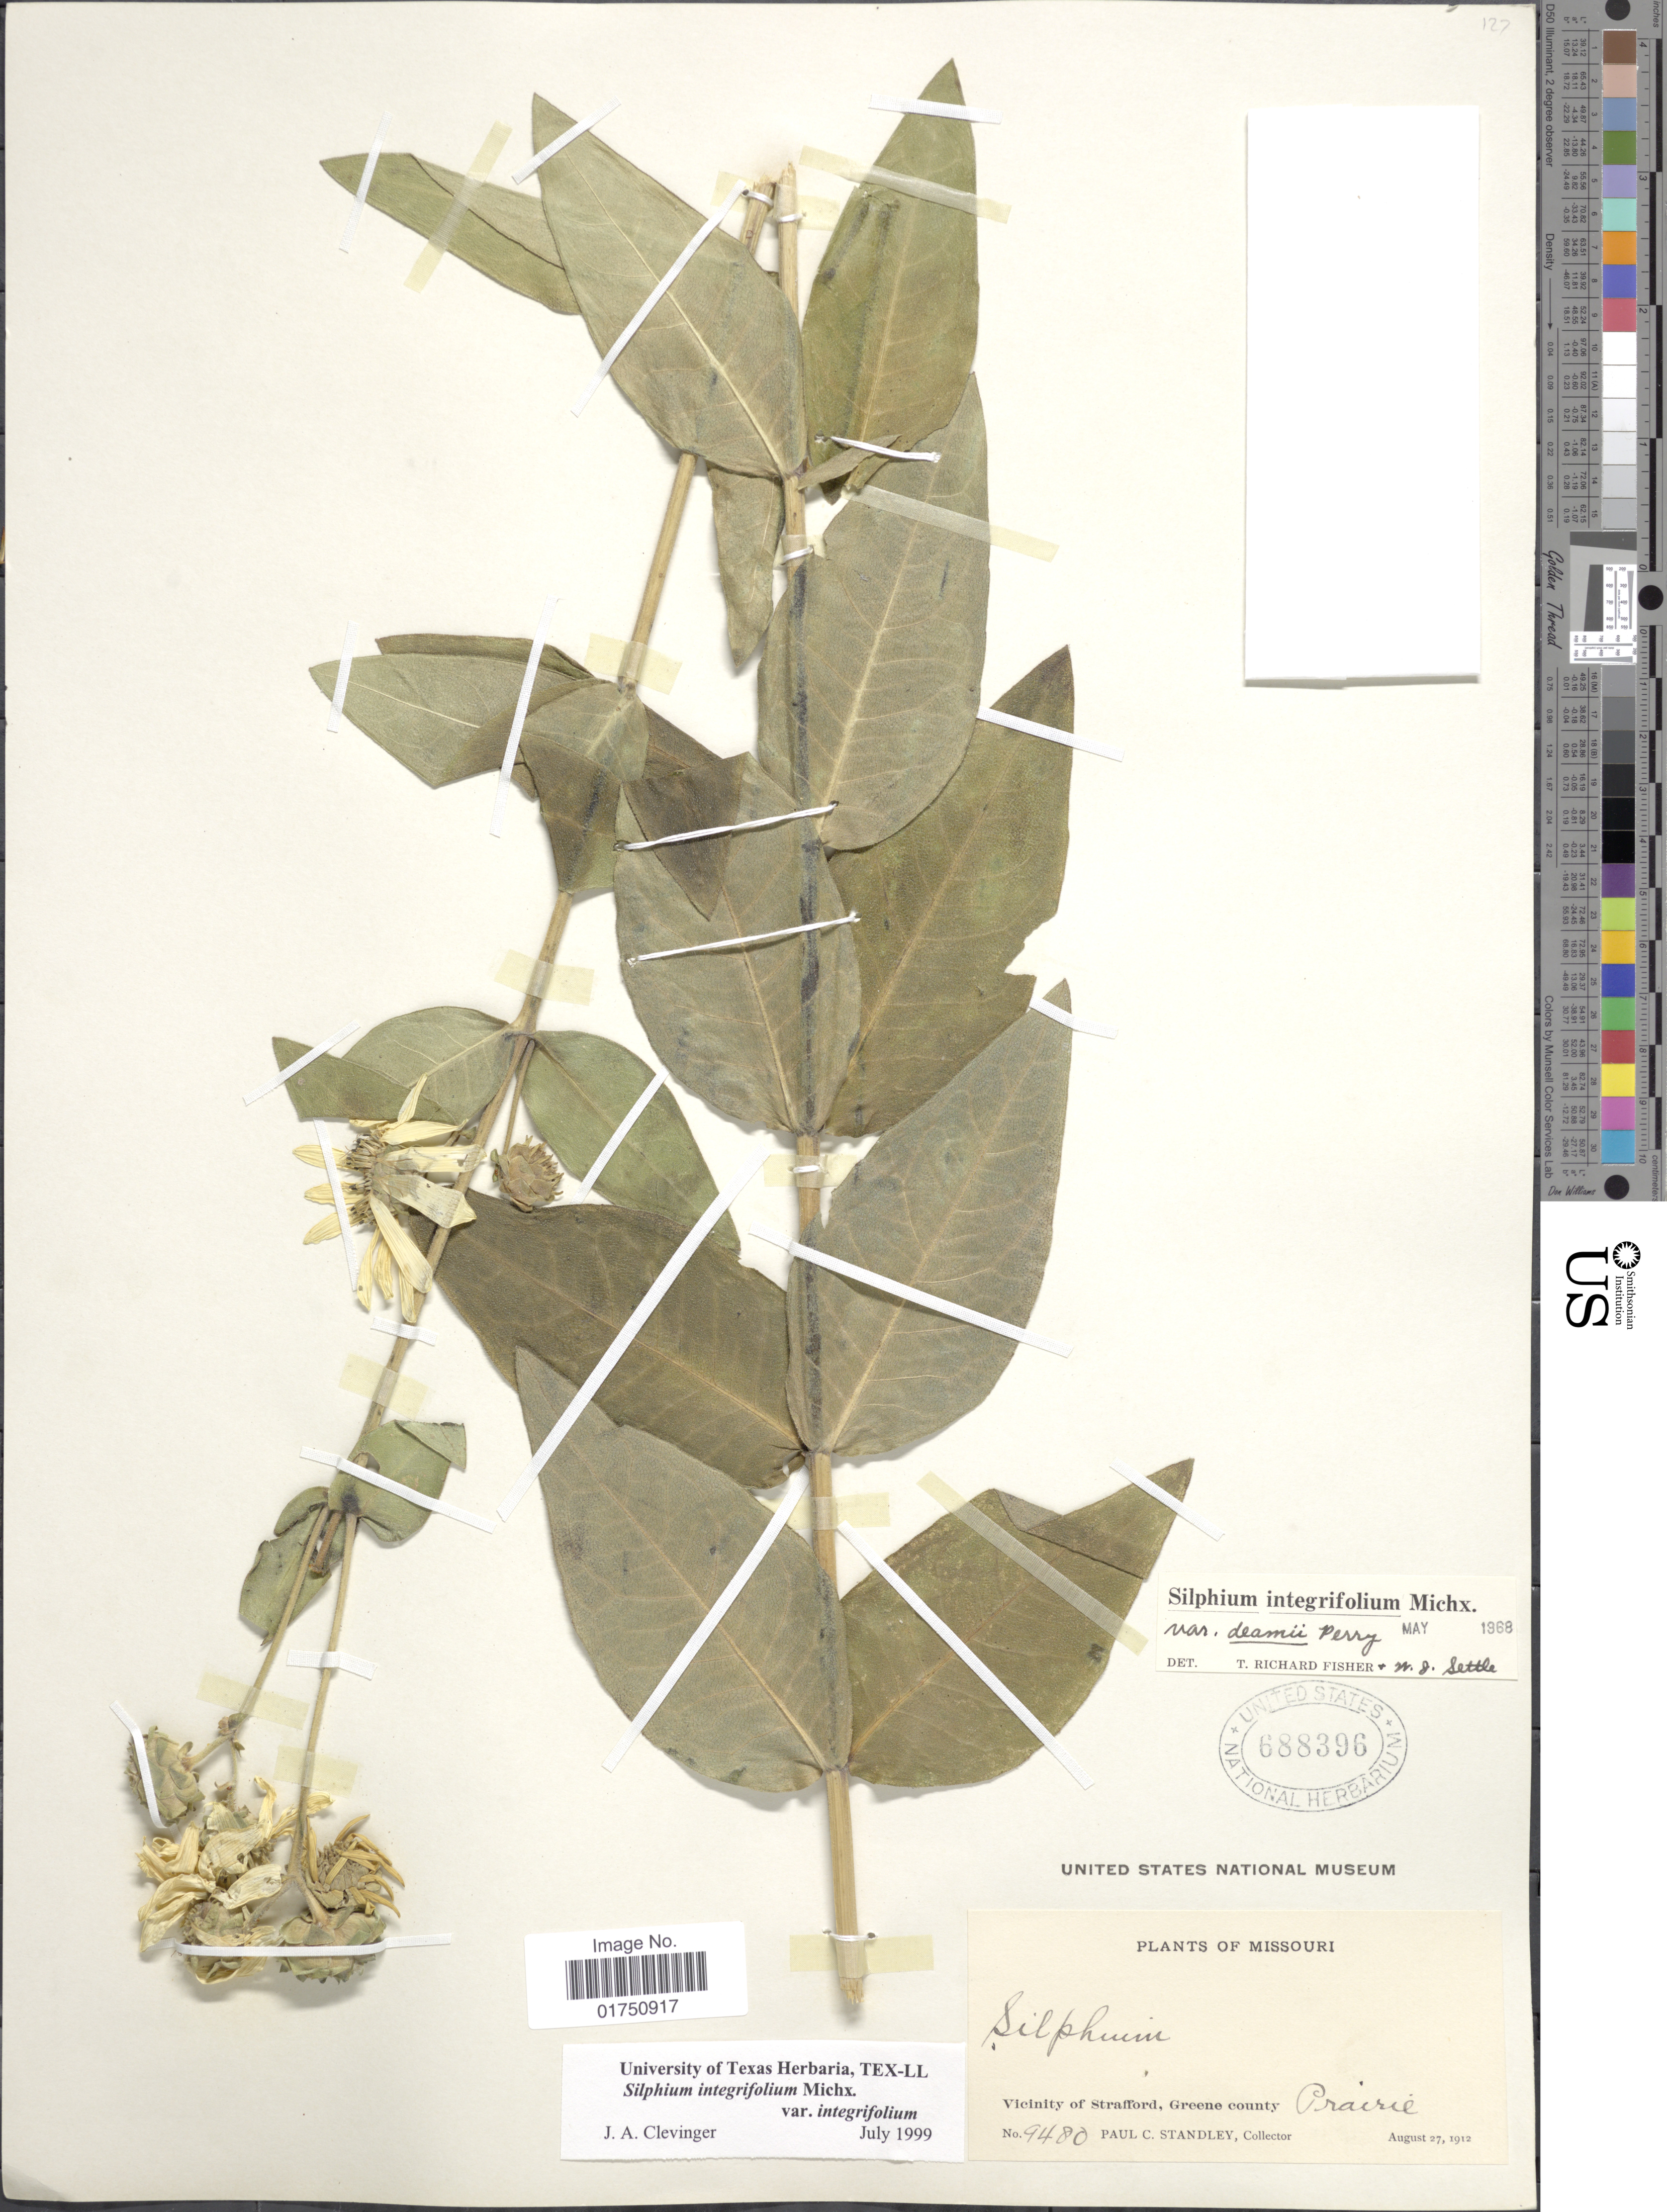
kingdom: Plantae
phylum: Tracheophyta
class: Magnoliopsida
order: Asterales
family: Asteraceae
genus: Silphium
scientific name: Silphium integrifolium var. integrifolium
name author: Michx.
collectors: P. C. Standley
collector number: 9480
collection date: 1912-08-27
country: United States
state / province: Missouri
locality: Vicinity of Strafford, Greene county. Prairie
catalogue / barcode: US 688396